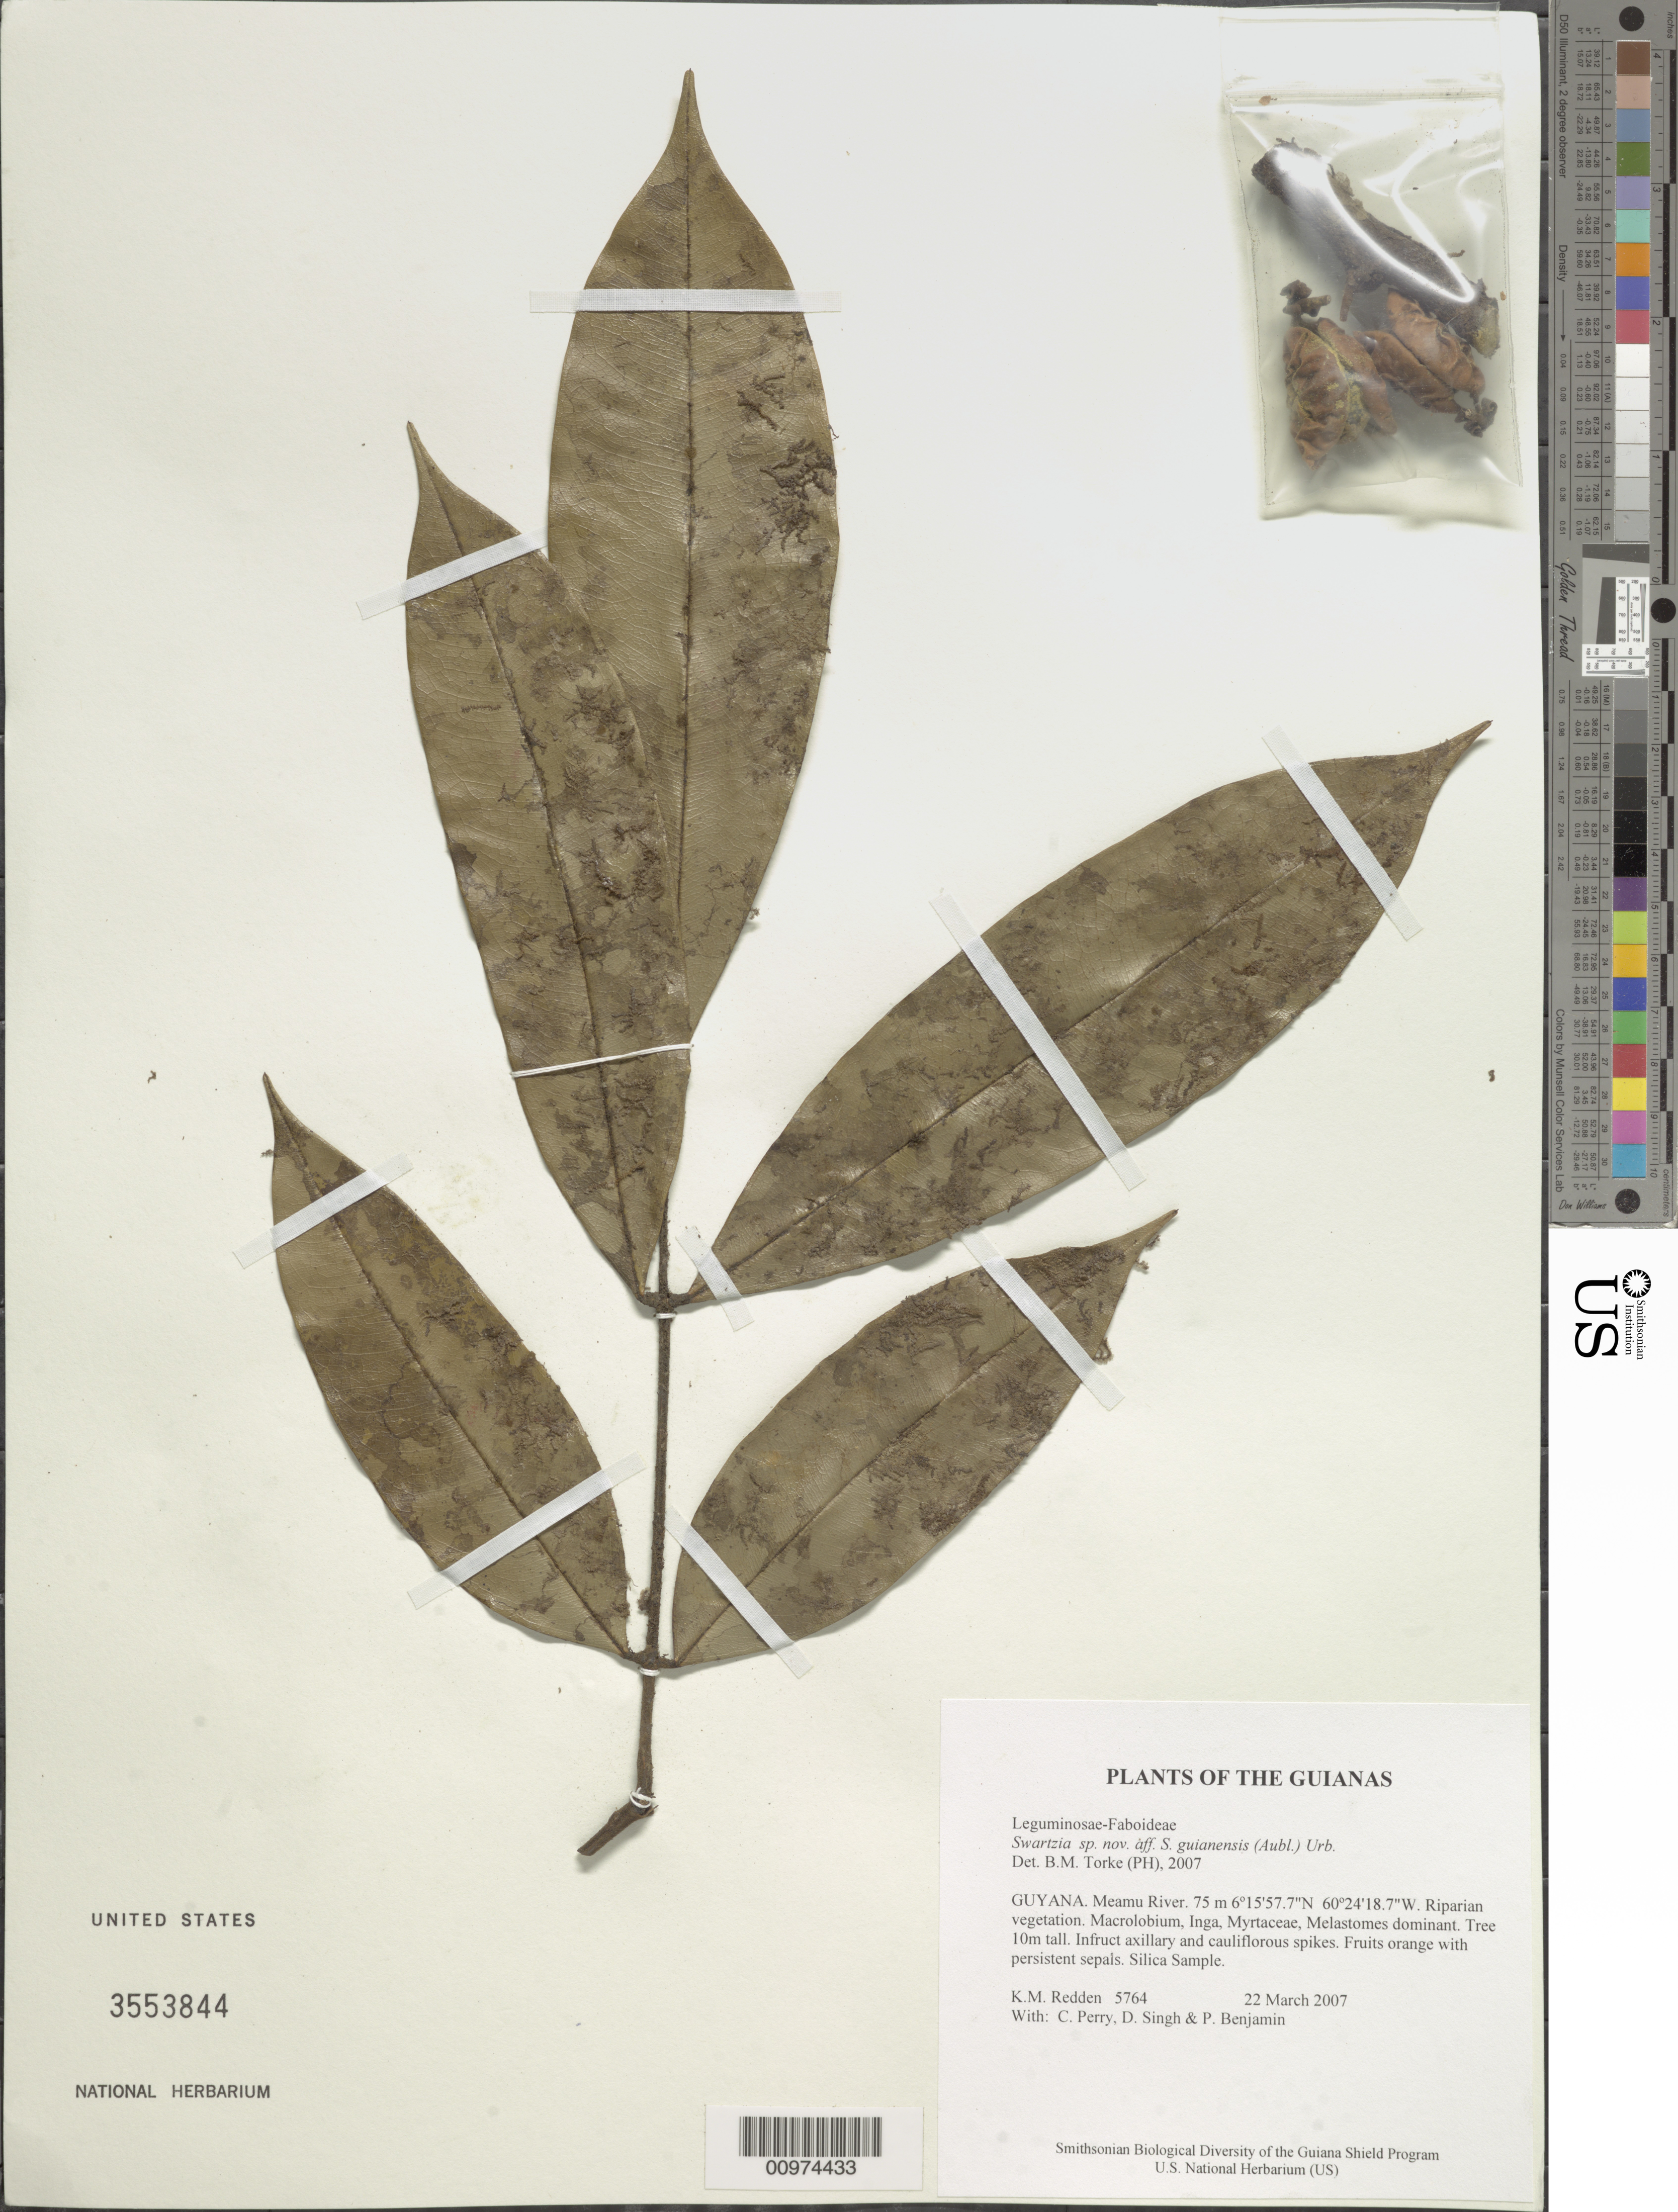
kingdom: Plantae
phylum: Tracheophyta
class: Magnoliopsida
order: Fabales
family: Fabaceae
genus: Swartzia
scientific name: Swartzia sp. nov. aff. guianensis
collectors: K. M. Redden, C. Perry, D. Singh & P. Benjamin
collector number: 5764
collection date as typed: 22 March 2007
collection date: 2007-03-22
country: Guyana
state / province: Cuyuni-Mazaruni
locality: Meamu River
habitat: Riparian vegetation. Macrolobium, Inga, Myrtaceae, Melastomes dominant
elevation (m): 75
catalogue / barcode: US 3553844